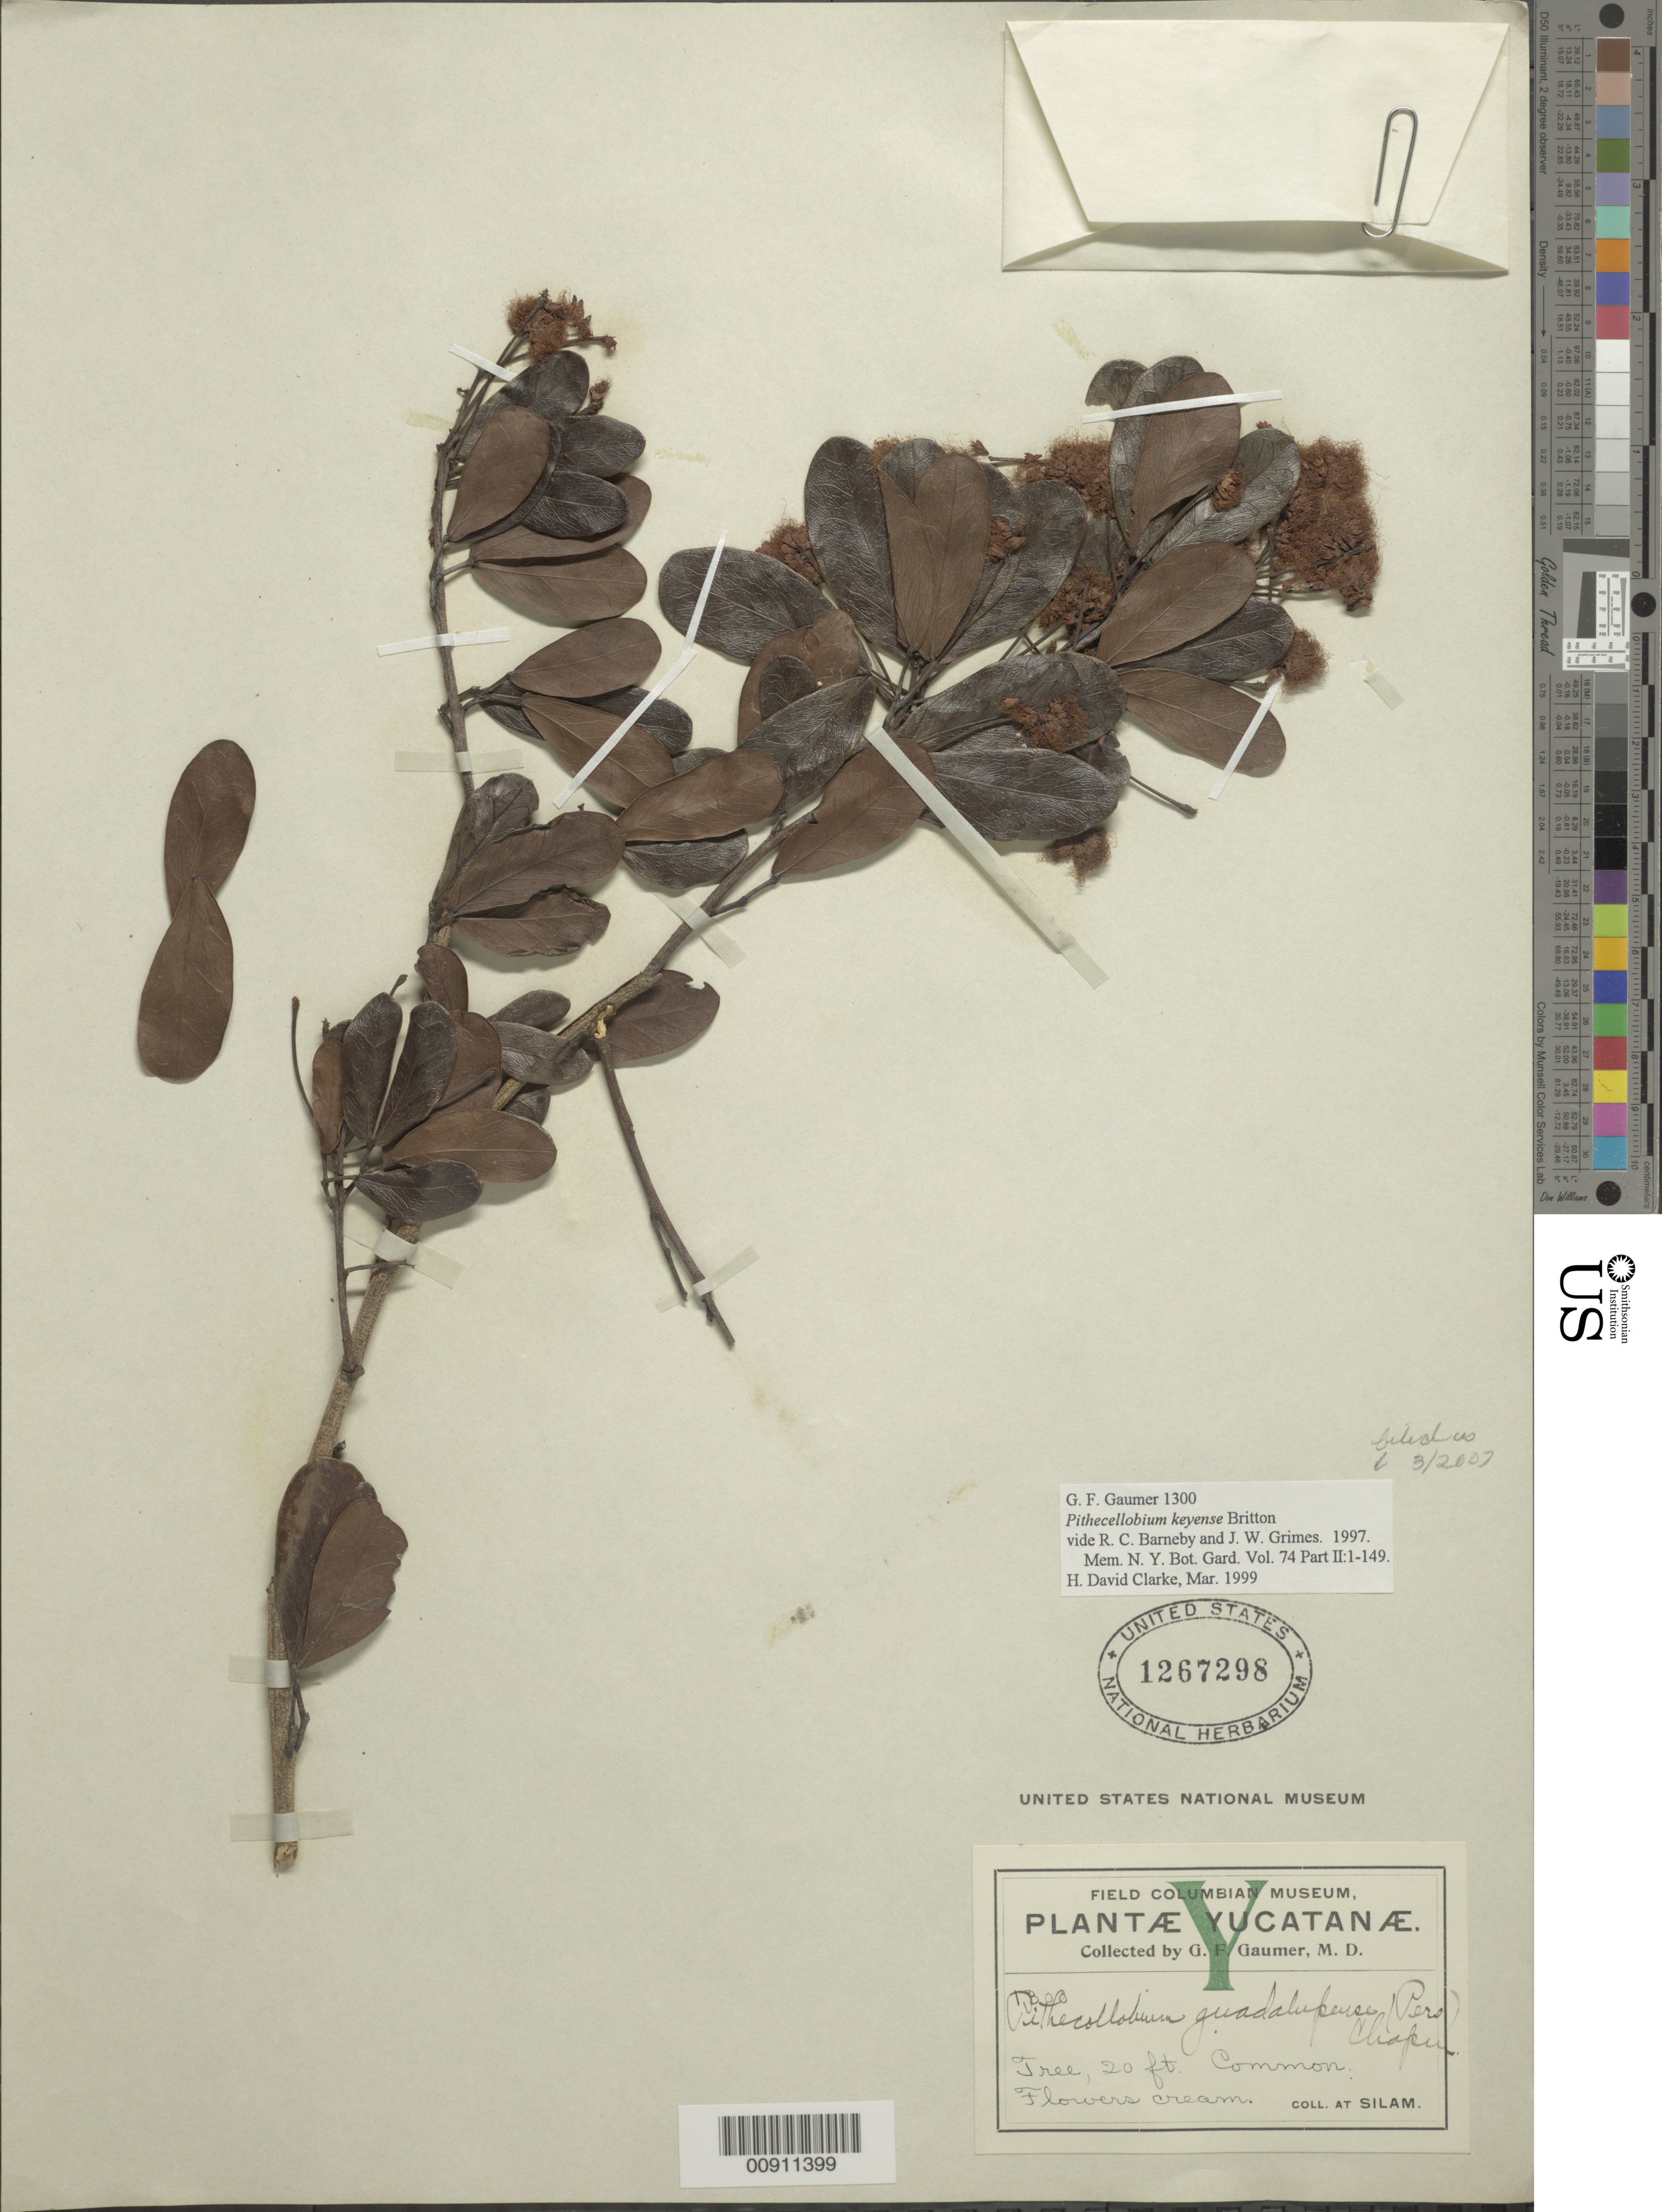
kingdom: Plantae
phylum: Tracheophyta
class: Magnoliopsida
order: Fabales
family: Fabaceae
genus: Pithecellobium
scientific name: Pithecellobium keyense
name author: Britton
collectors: G. F. Gaumer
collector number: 1300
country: Mexico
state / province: Yucatán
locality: Silam, Yucatán.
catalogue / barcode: US 1267298